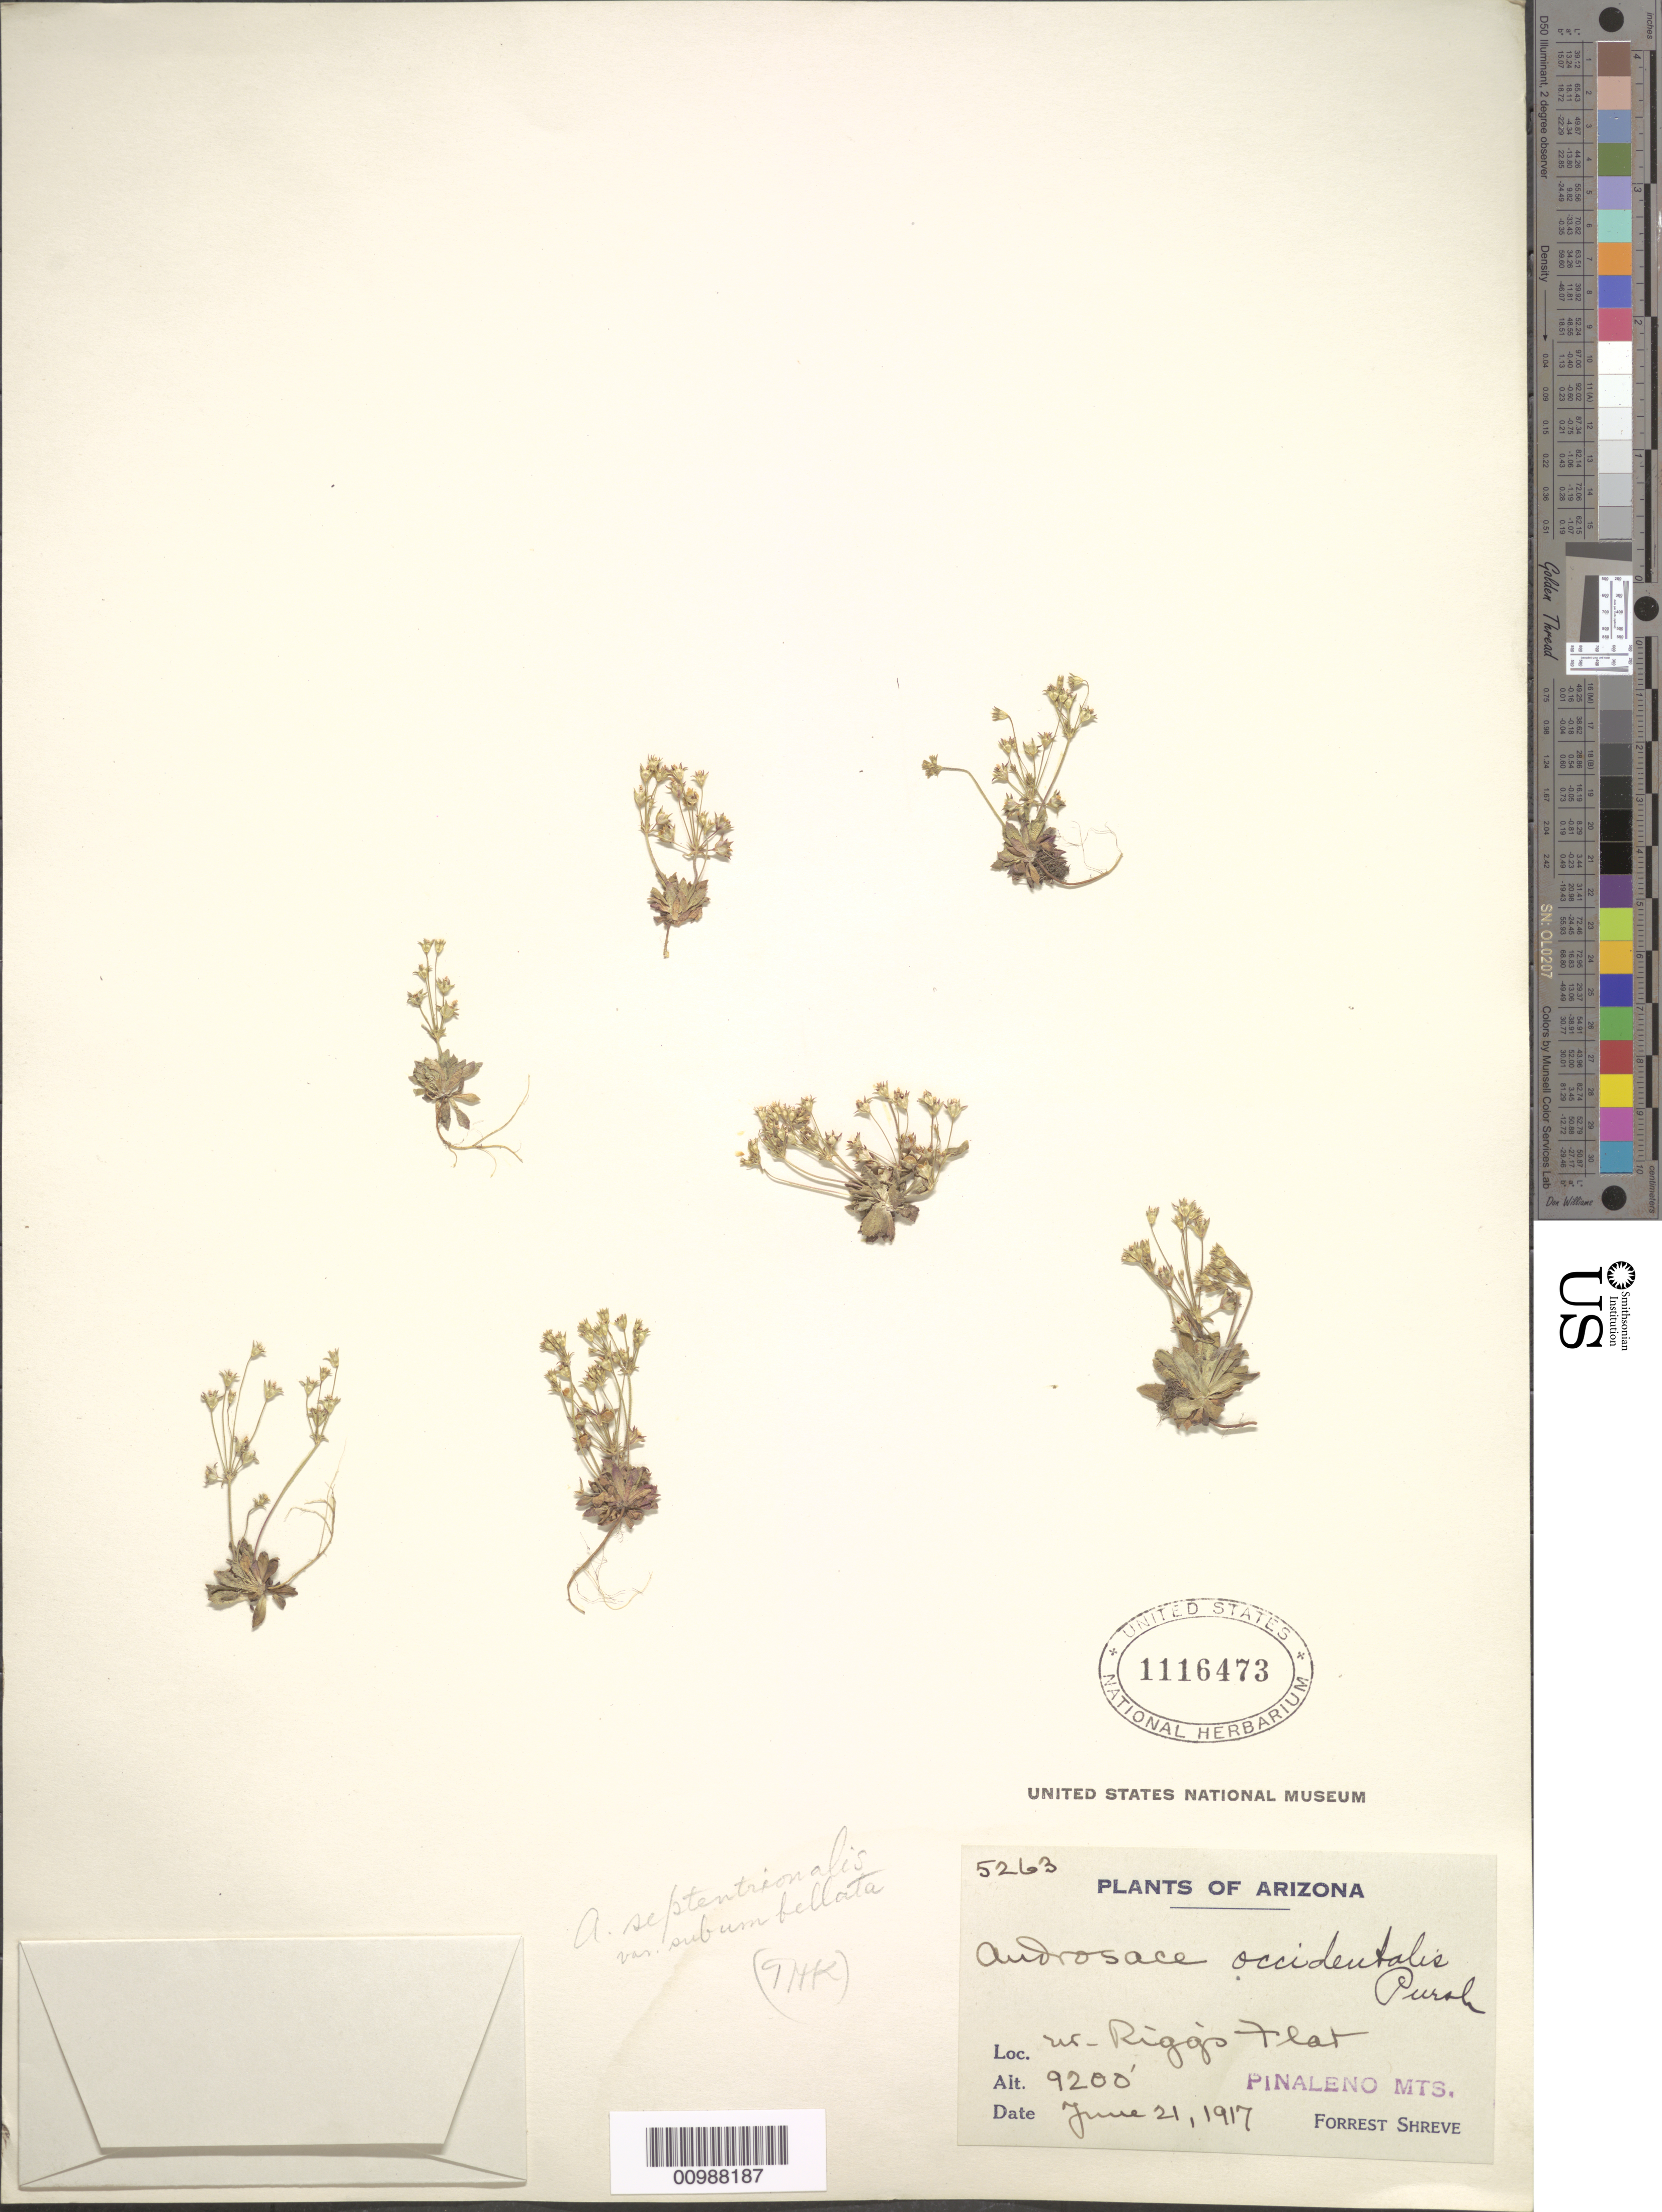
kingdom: Plantae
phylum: Tracheophyta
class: Magnoliopsida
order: Ericales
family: Primulaceae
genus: Androsace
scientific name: Androsace septentrionalis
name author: L.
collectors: F. Shreve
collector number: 5263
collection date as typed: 21 Jun 1917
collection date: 1917-06-21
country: United States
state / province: Arizona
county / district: Graham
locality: Pinaleno Mountains.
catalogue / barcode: US 1116473